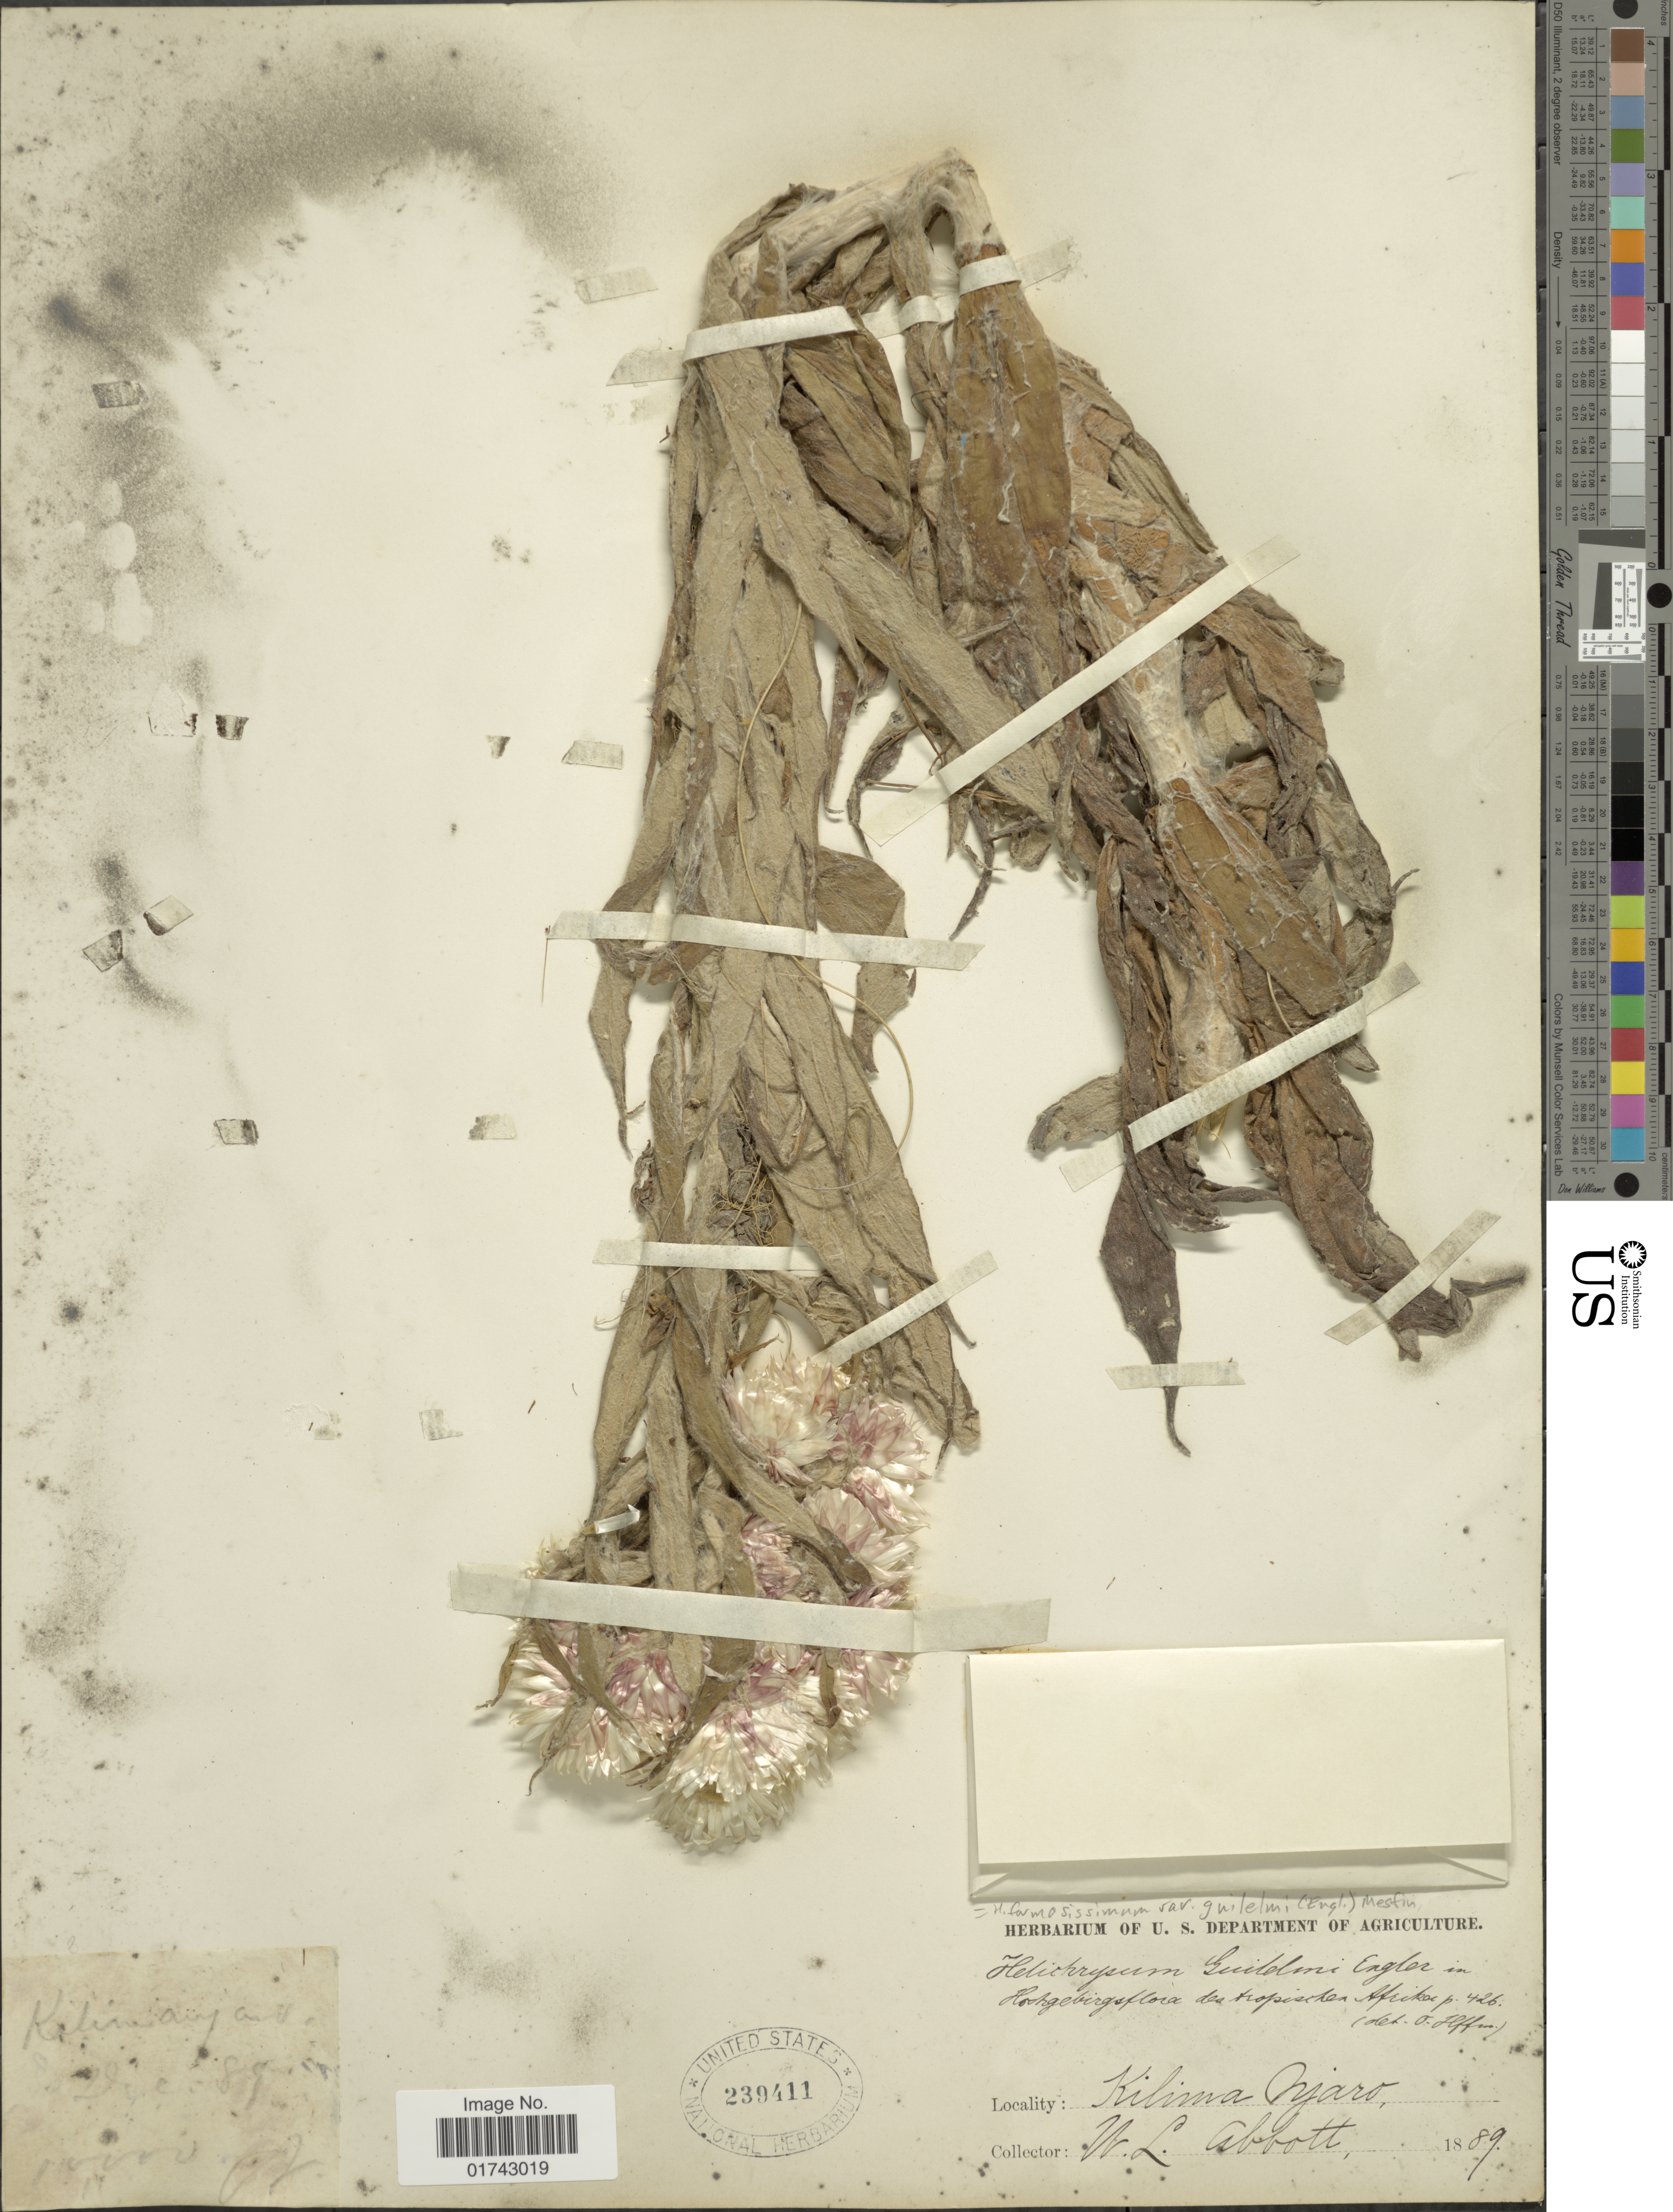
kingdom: Plantae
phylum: Tracheophyta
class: Magnoliopsida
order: Asterales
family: Asteraceae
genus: Helichrysum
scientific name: Helichrysum formosissimum var. guilelmii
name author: (Engl.) Mesfin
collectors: W. L. Abbott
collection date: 1889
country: Tanzania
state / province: Kilimanjaro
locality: Kilimanjaro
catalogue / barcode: US 239411